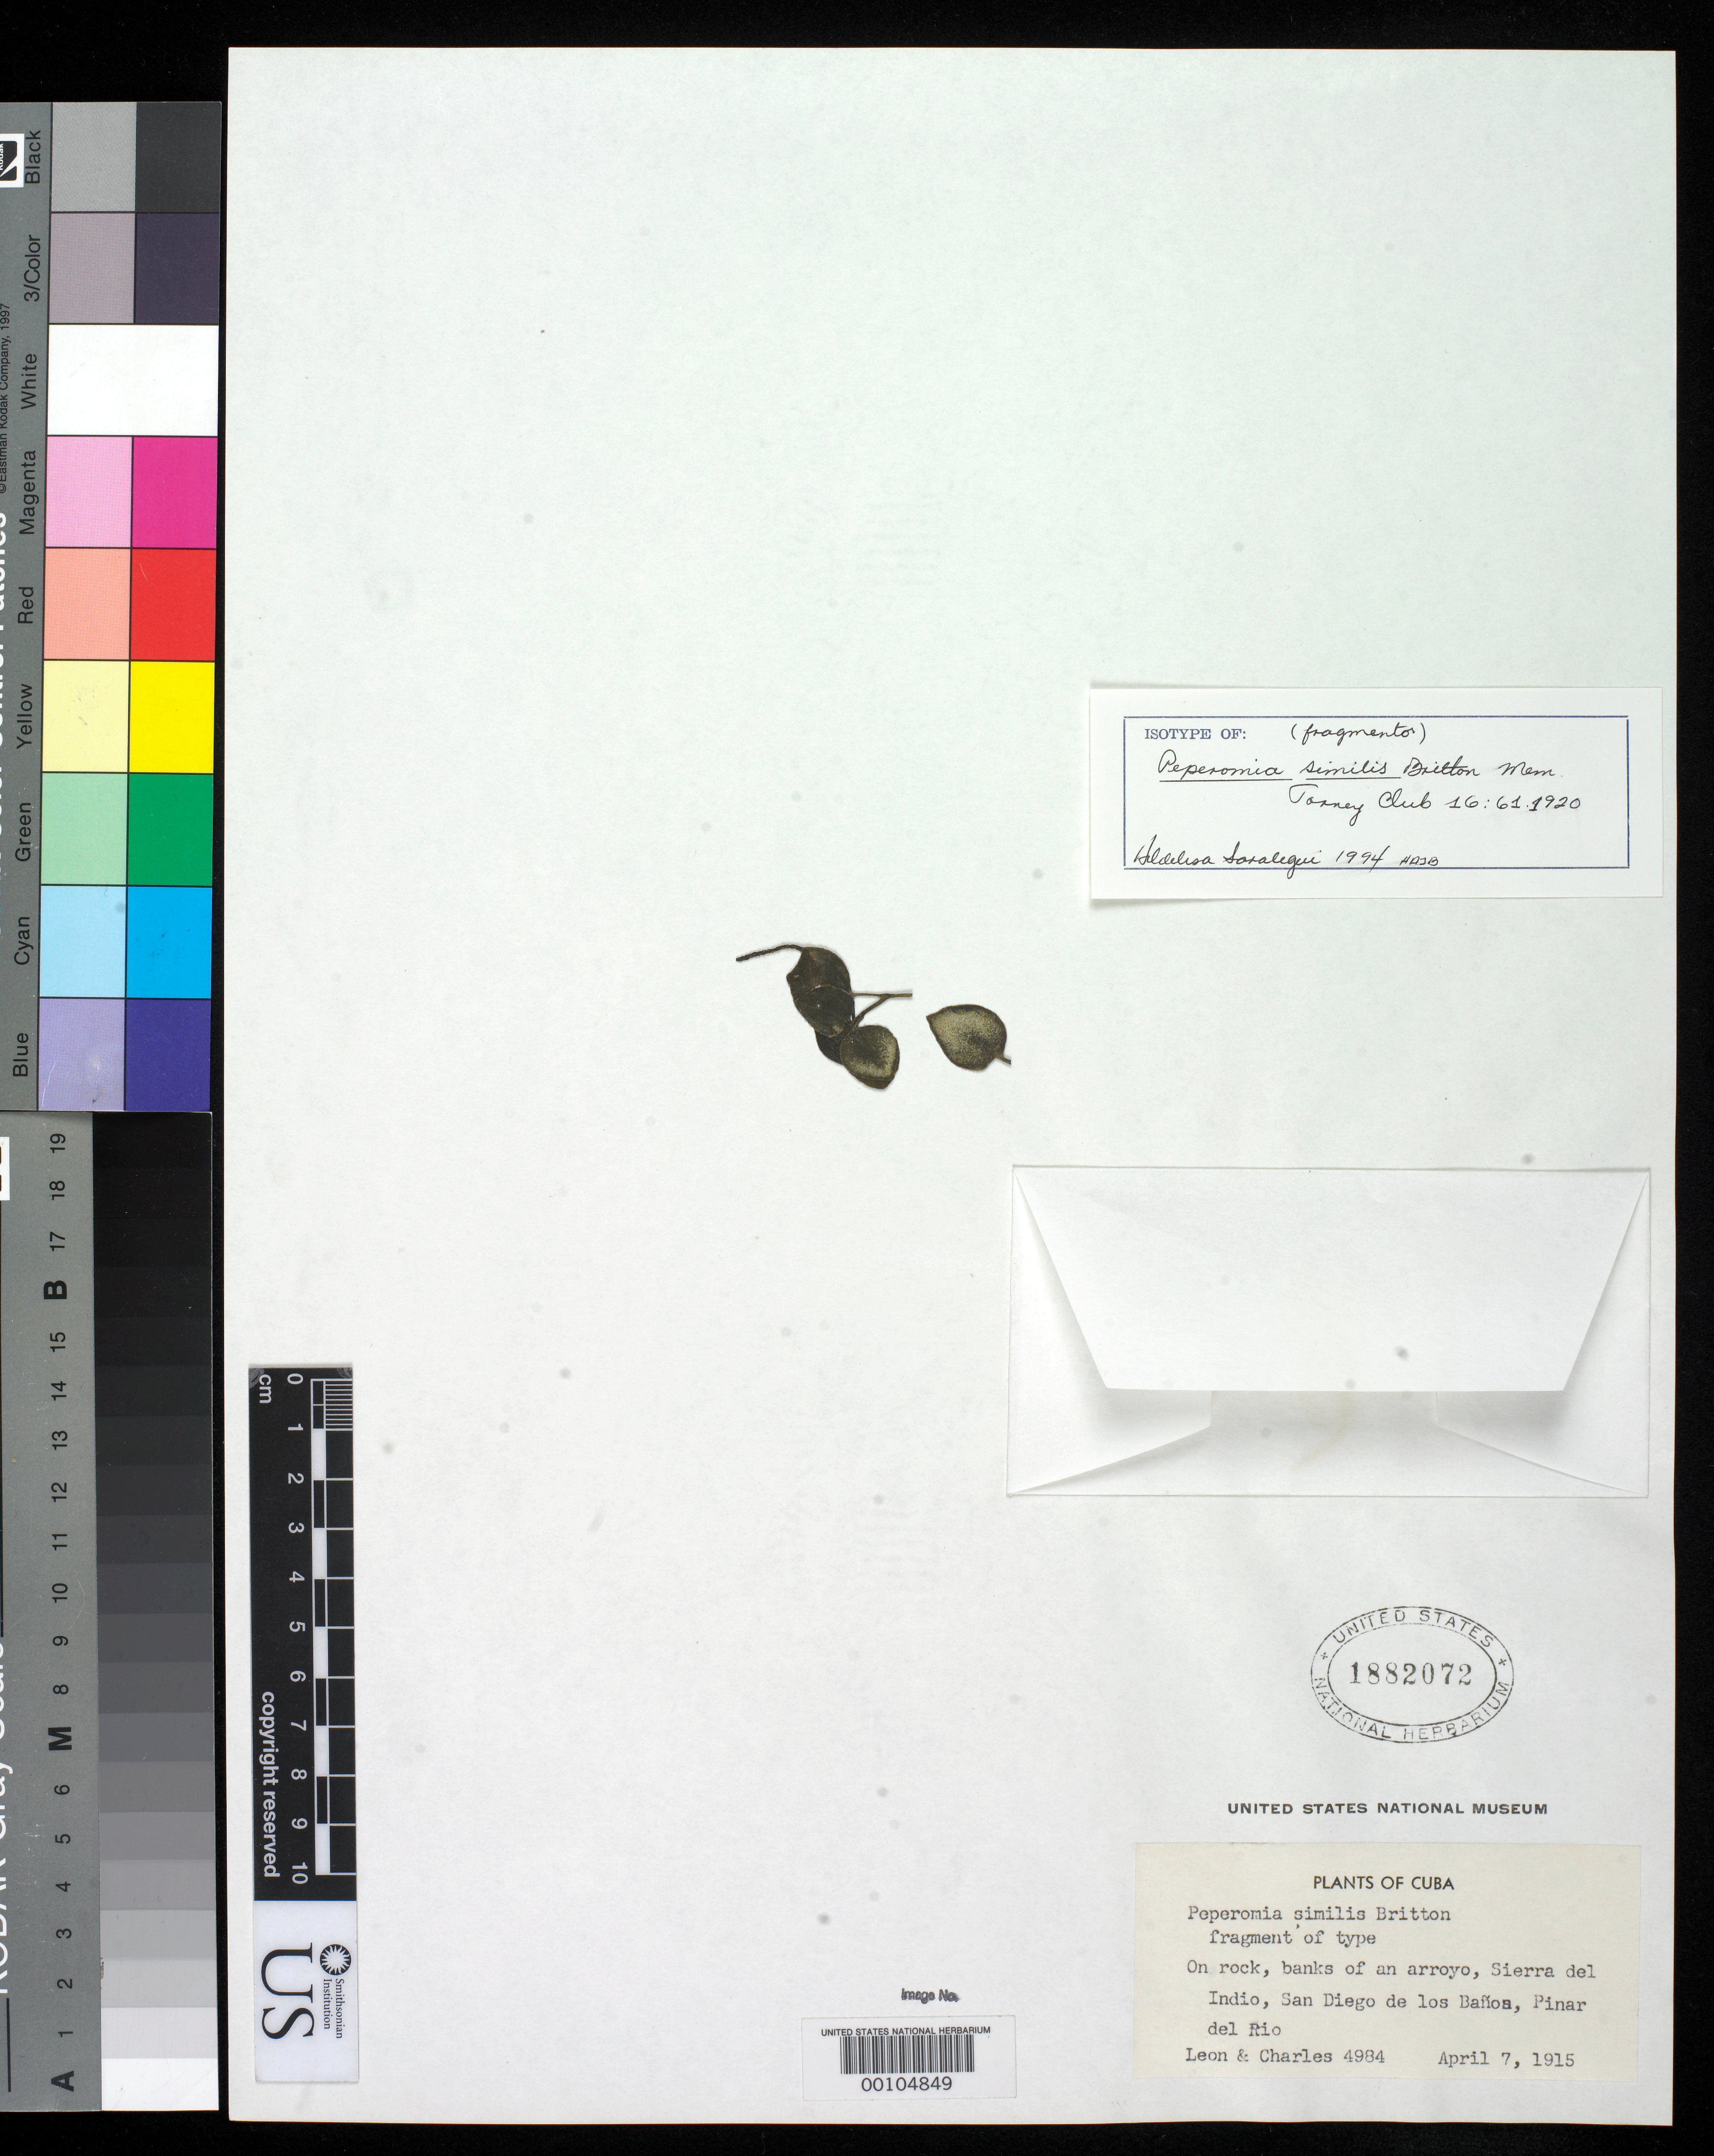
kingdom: Plantae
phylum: Tracheophyta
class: Magnoliopsida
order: Piperales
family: Piperaceae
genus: Peperomia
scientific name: Peperomia similis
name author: Britton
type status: Type Fragment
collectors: Bro. León & B. Charles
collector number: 4984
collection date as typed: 07 Apr 1915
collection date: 1915-04-07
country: Cuba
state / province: Pinar del Río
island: Greater Antilles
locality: Sierra del Indio, San Diego de Los Banos.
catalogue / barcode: US 1882072